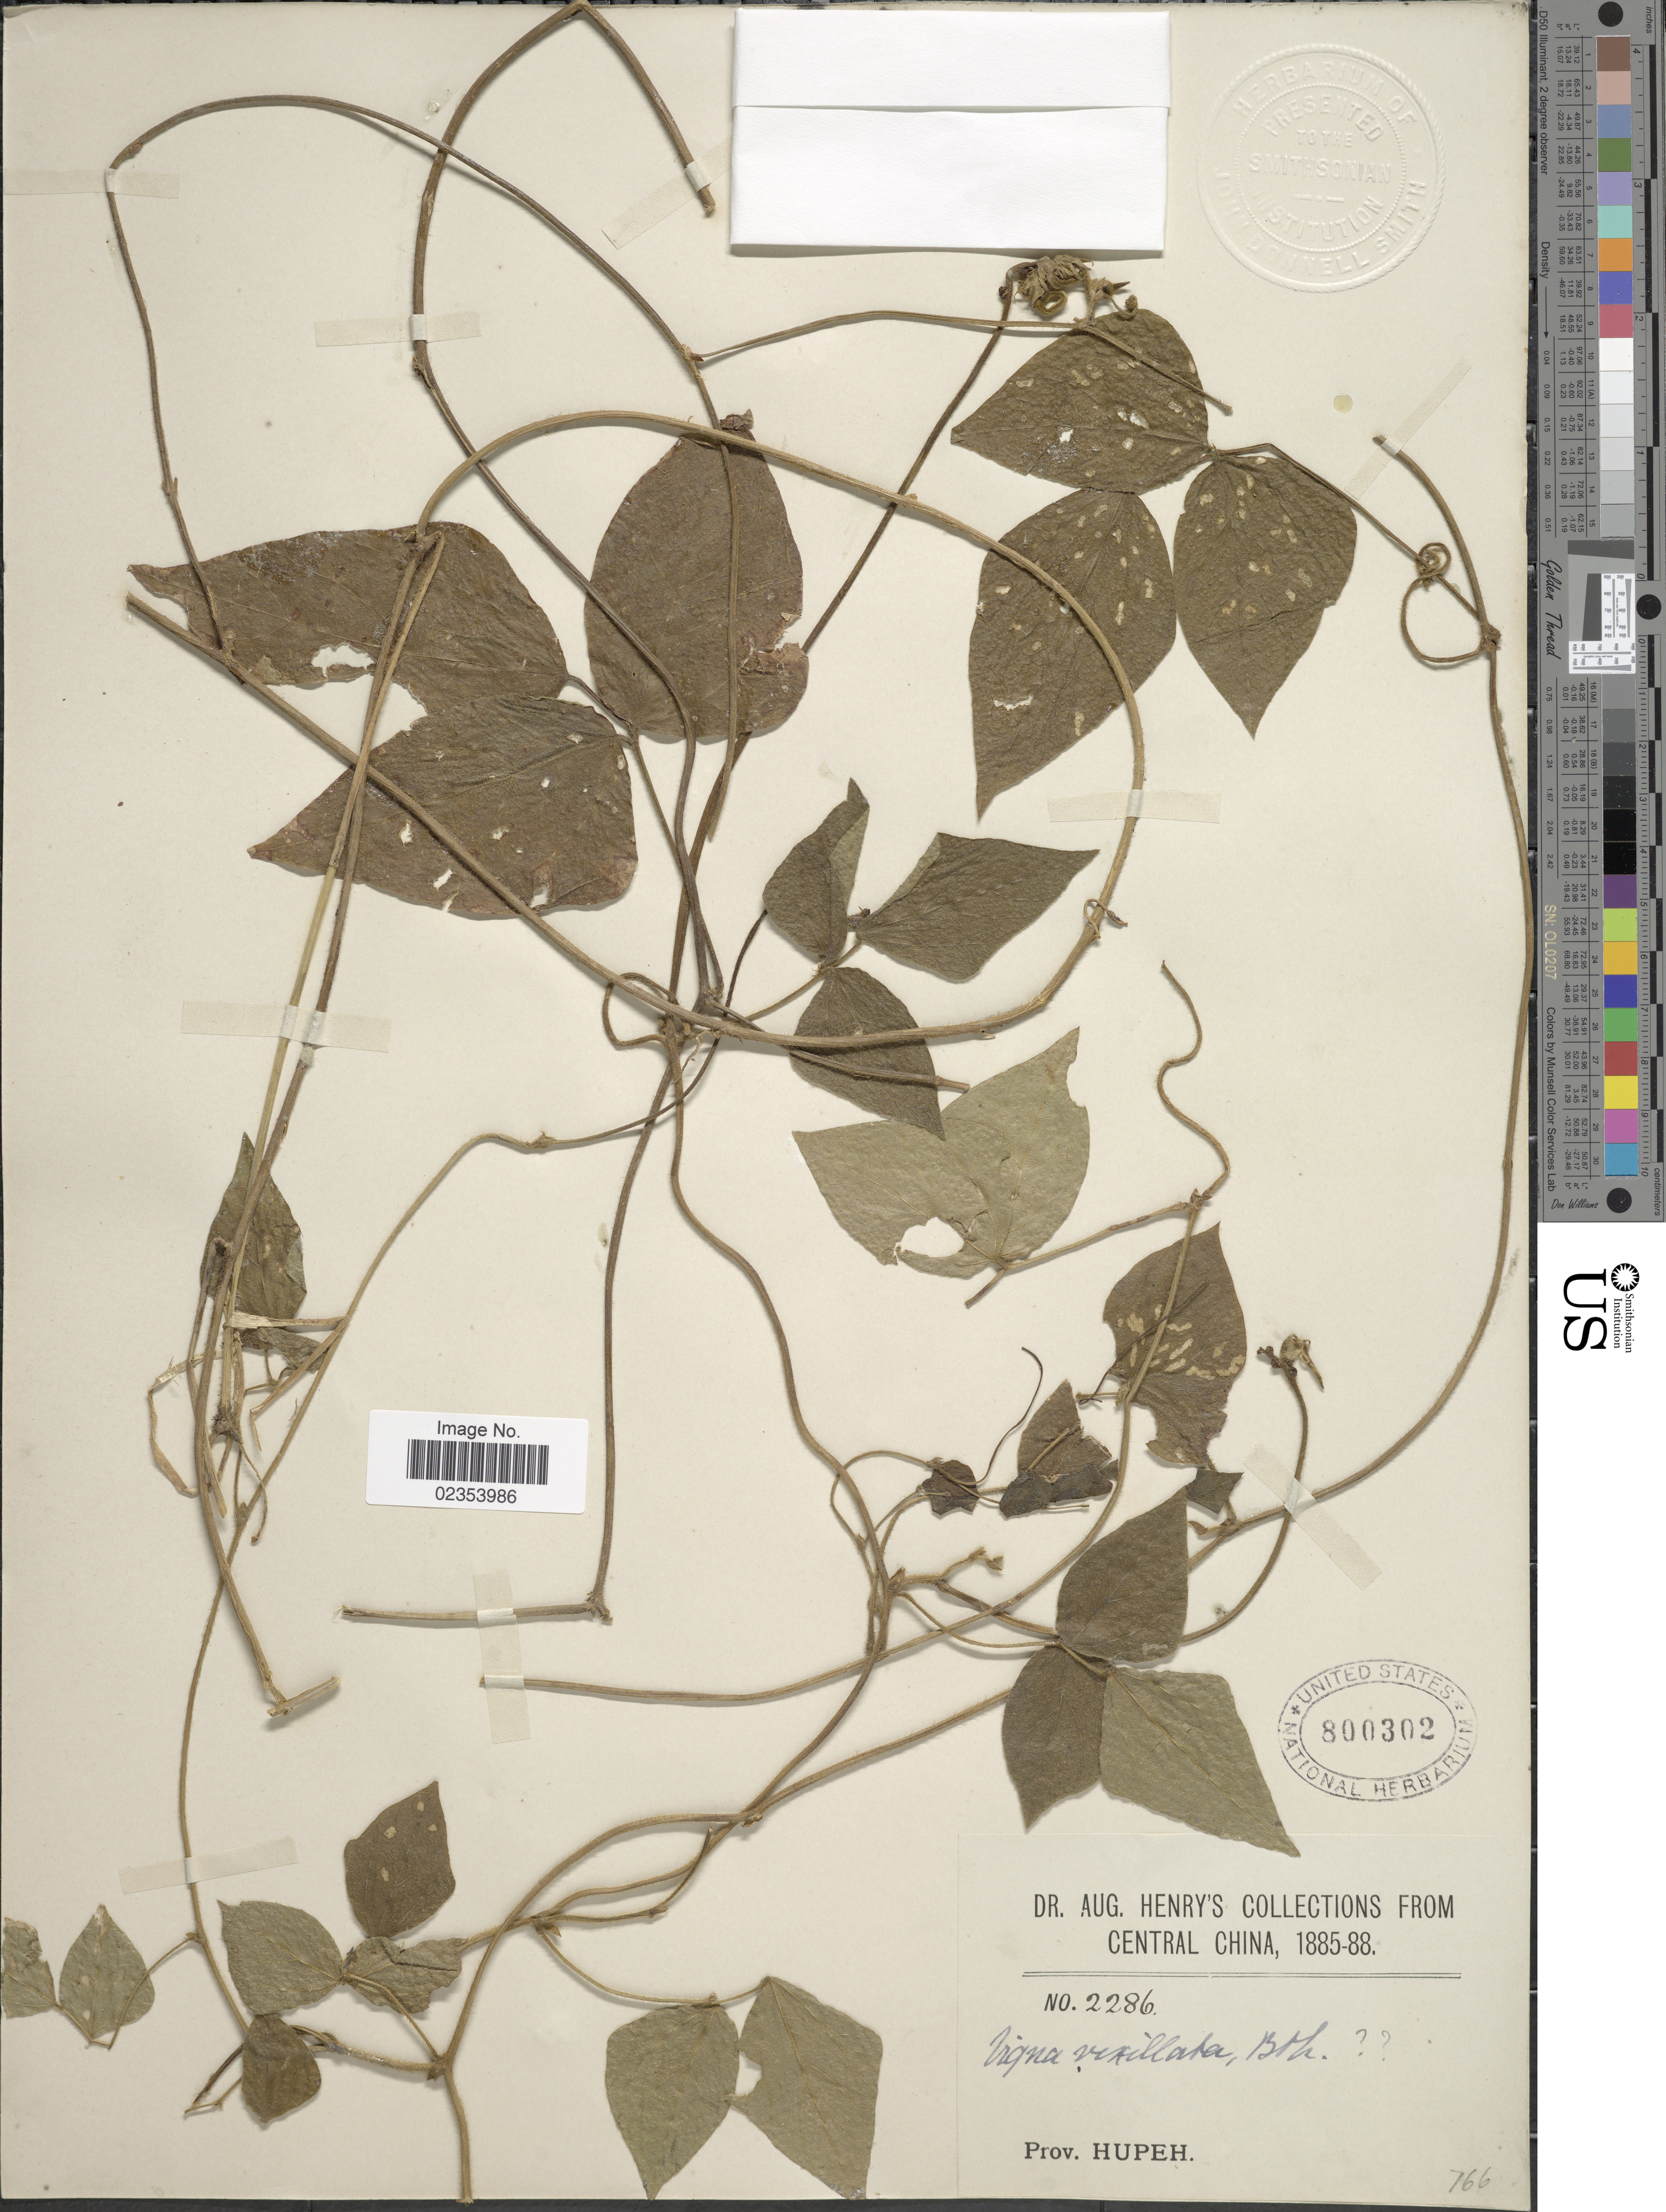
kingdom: Plantae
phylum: Tracheophyta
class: Magnoliopsida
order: Fabales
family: Fabaceae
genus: Vigna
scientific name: Vigna vexillata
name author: (L.) A. Rich.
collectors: A. Henry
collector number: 2286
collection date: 1885/1888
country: China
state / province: Hubei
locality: Central China. Prov. Hupeh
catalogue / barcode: US 800302